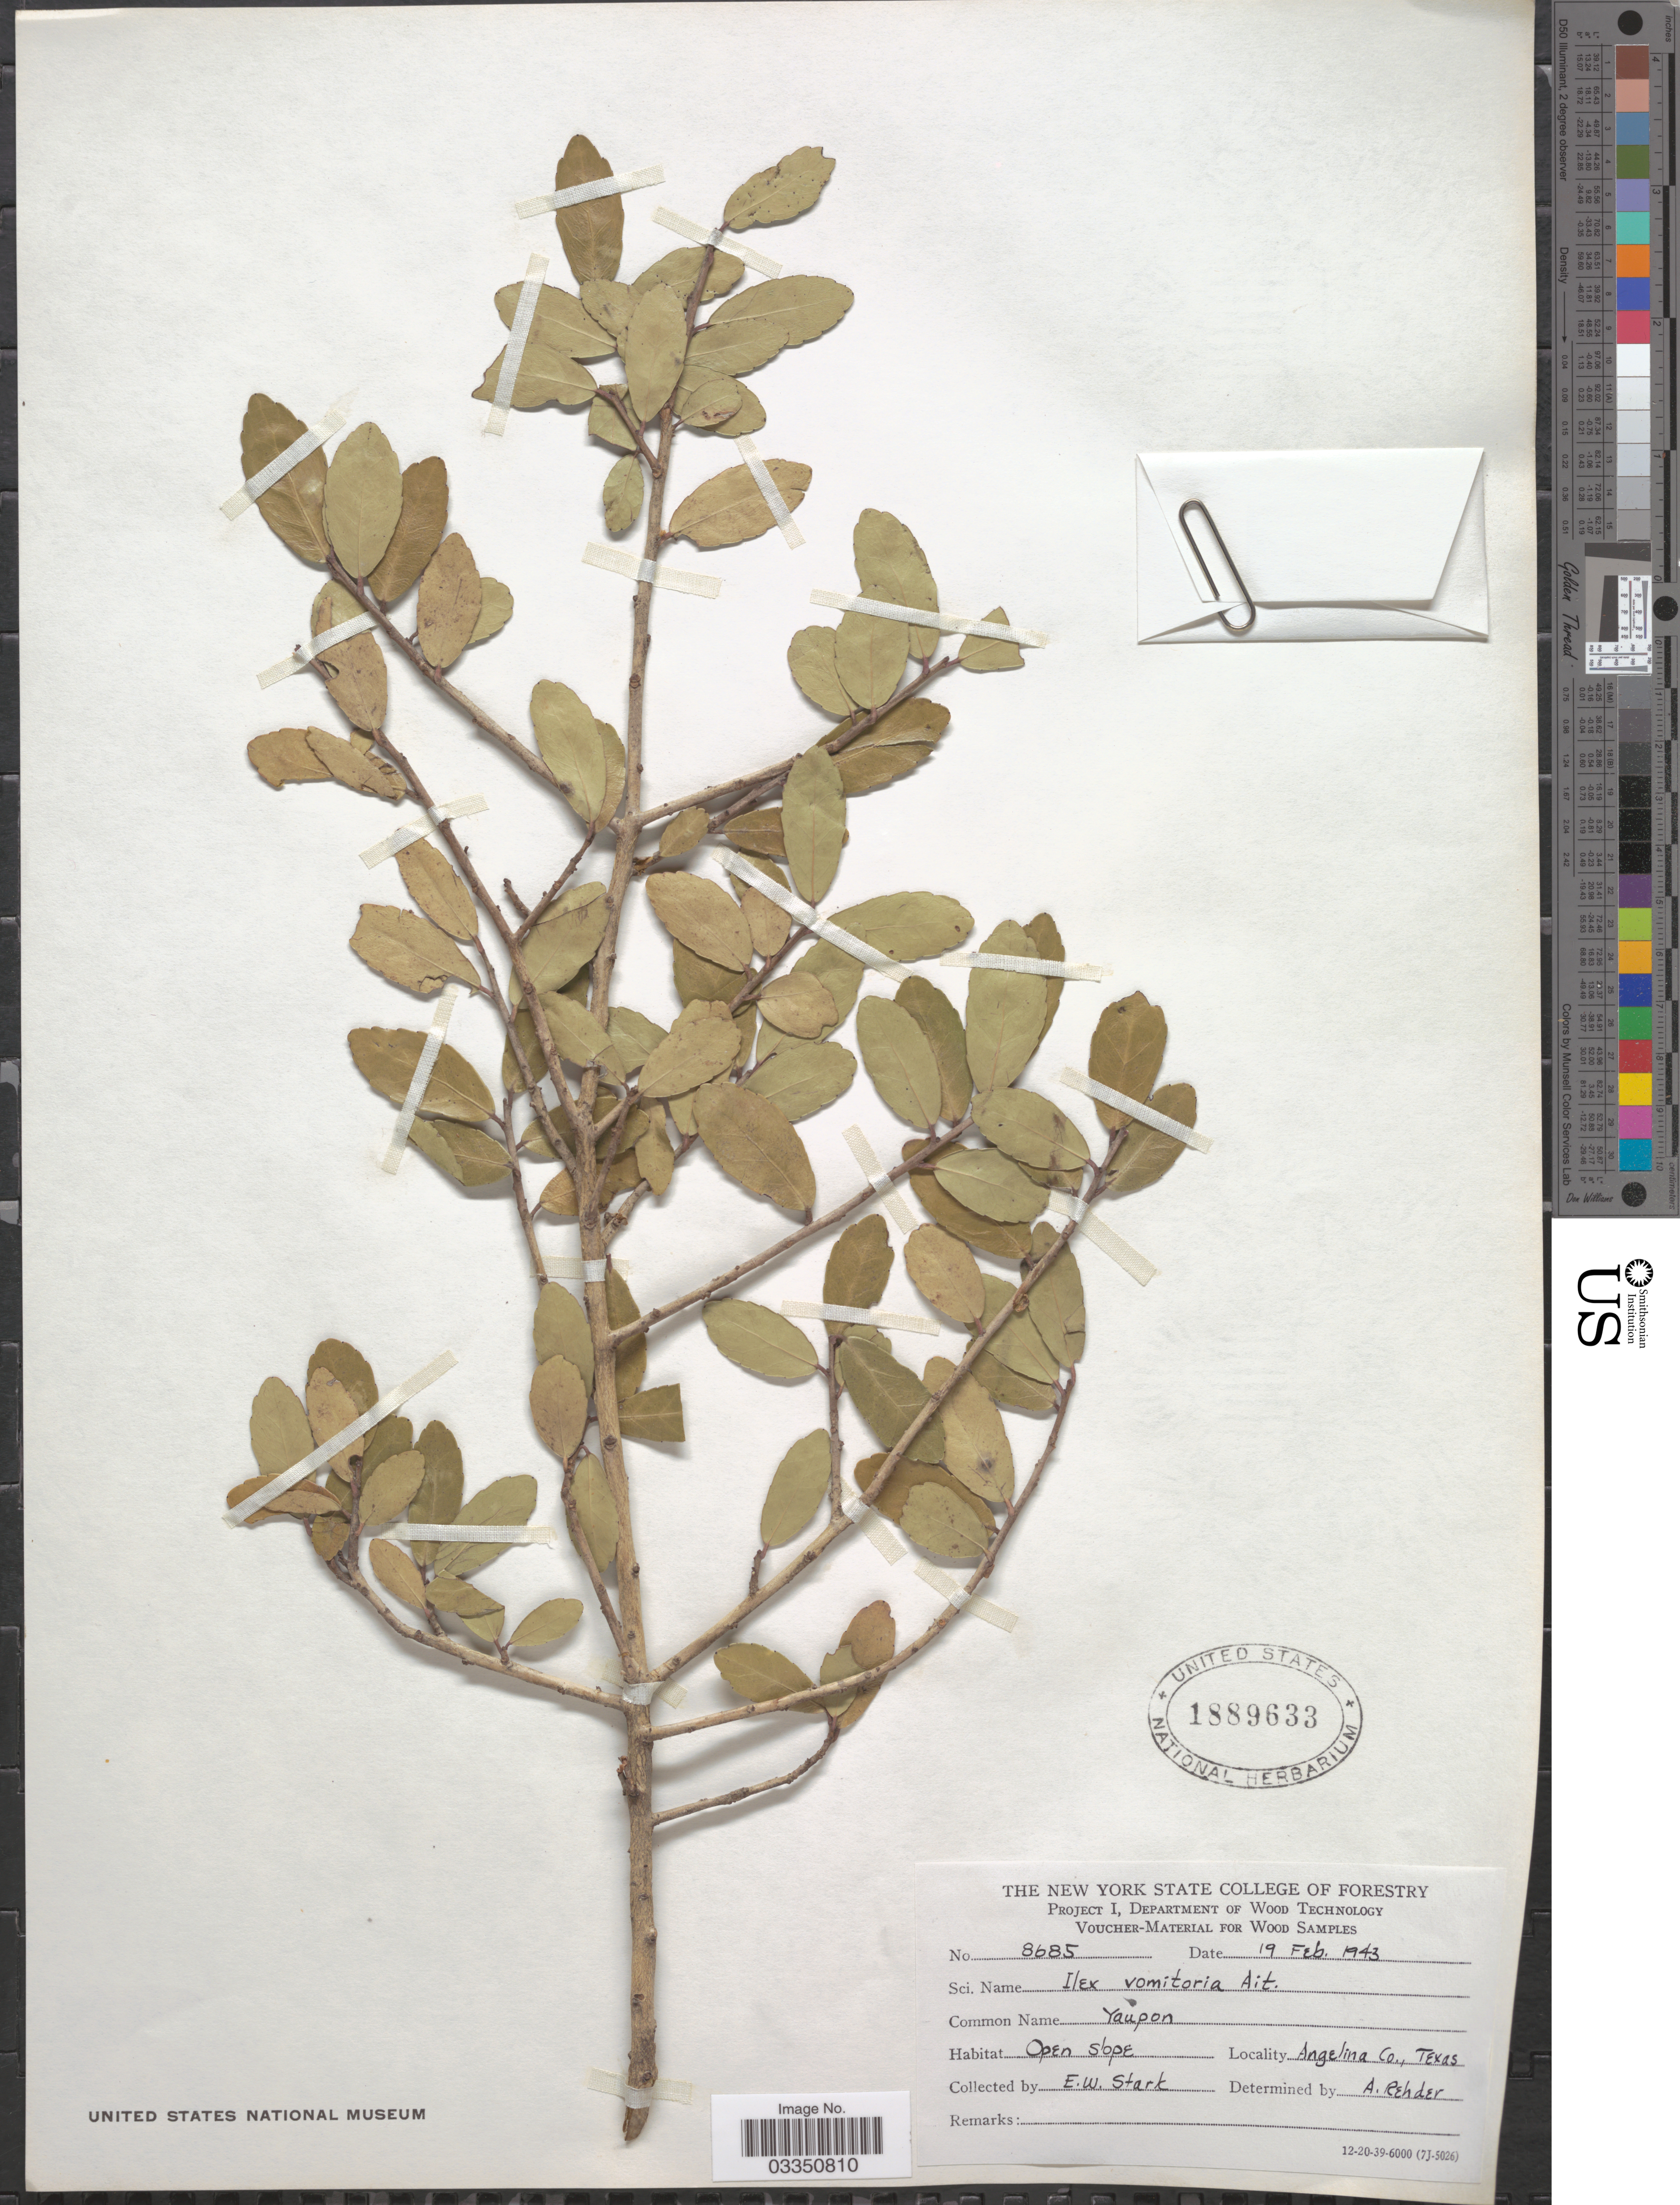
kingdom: Plantae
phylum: Tracheophyta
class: Magnoliopsida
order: Aquifoliales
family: Aquifoliaceae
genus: Ilex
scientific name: Ilex vomitoria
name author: Aiton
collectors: E. Stark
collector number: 8685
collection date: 1943-02-19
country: United States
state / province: Texas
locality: Angelina Co.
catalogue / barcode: US 1889633